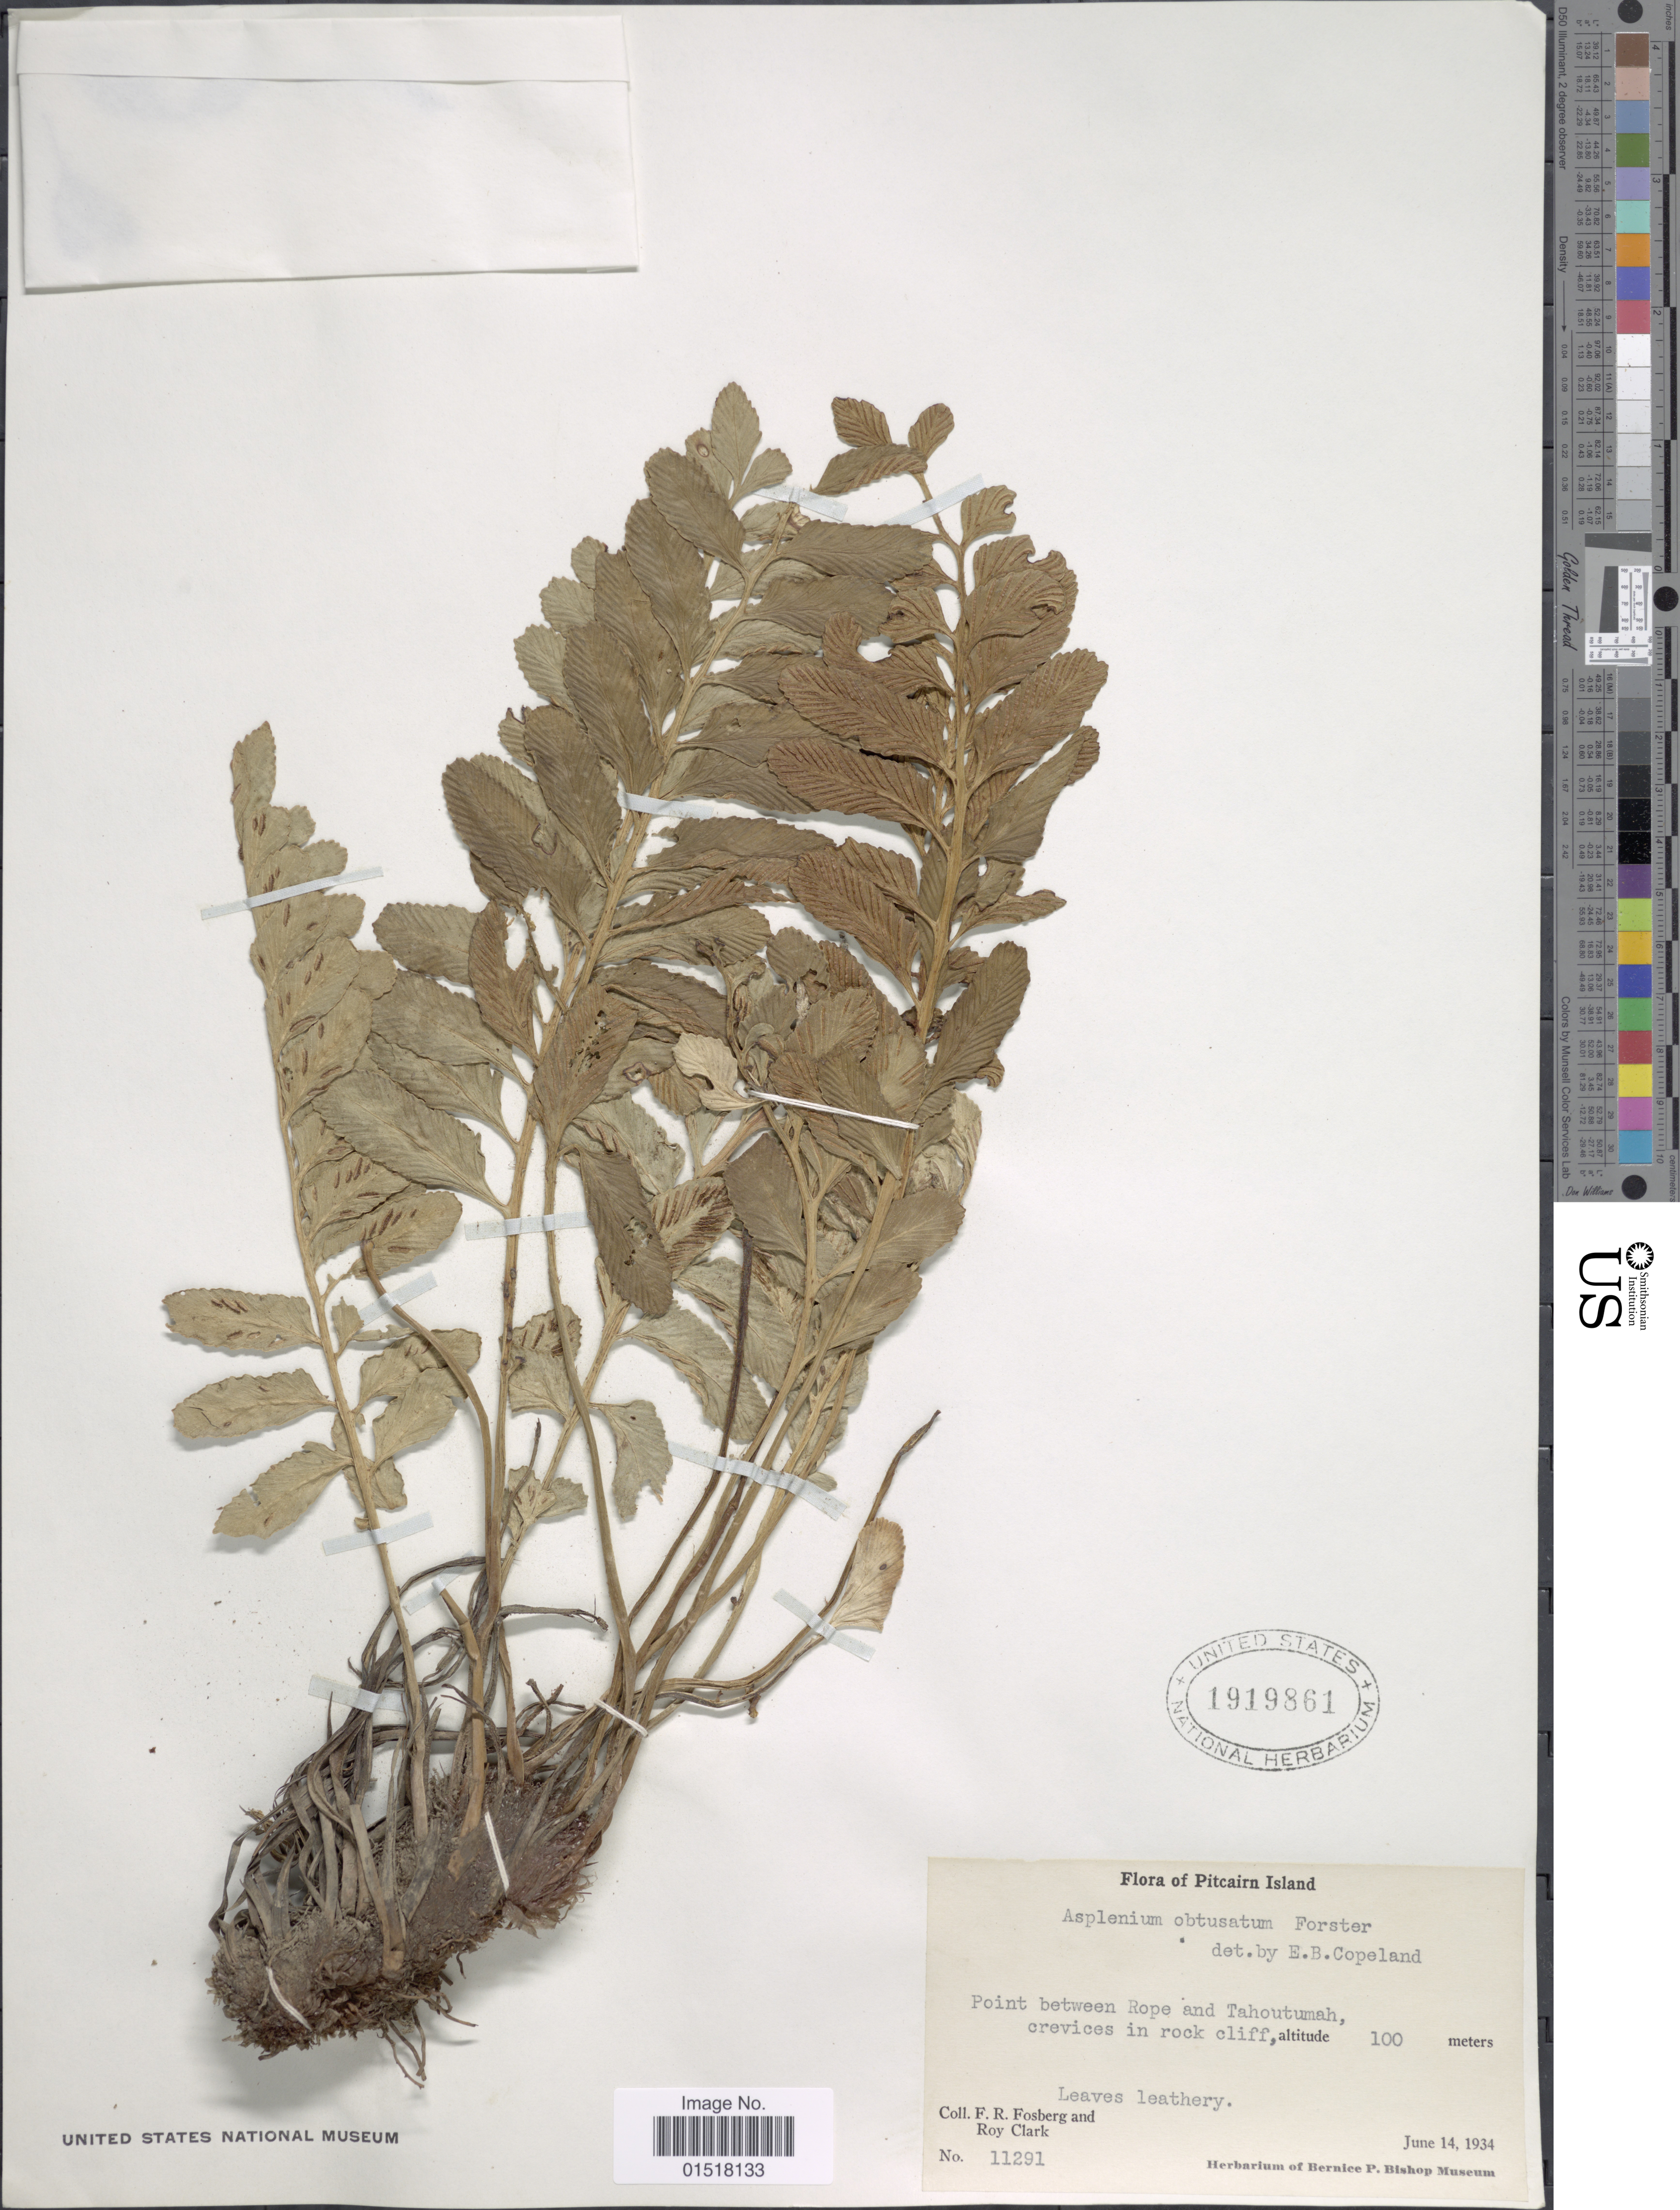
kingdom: Plantae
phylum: Tracheophyta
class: Polypodiopsida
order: Polypodiales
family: Aspleniaceae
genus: Asplenium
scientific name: Asplenium obtusatum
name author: G. Forst.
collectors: F. R. Fosberg & R. Clark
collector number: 11291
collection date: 1934-06-14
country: Pitcairn Islands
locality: Pitcairn Island. Point between Rope and Tahoutumah, crevices in rock cliff.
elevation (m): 100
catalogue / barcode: US 1919861